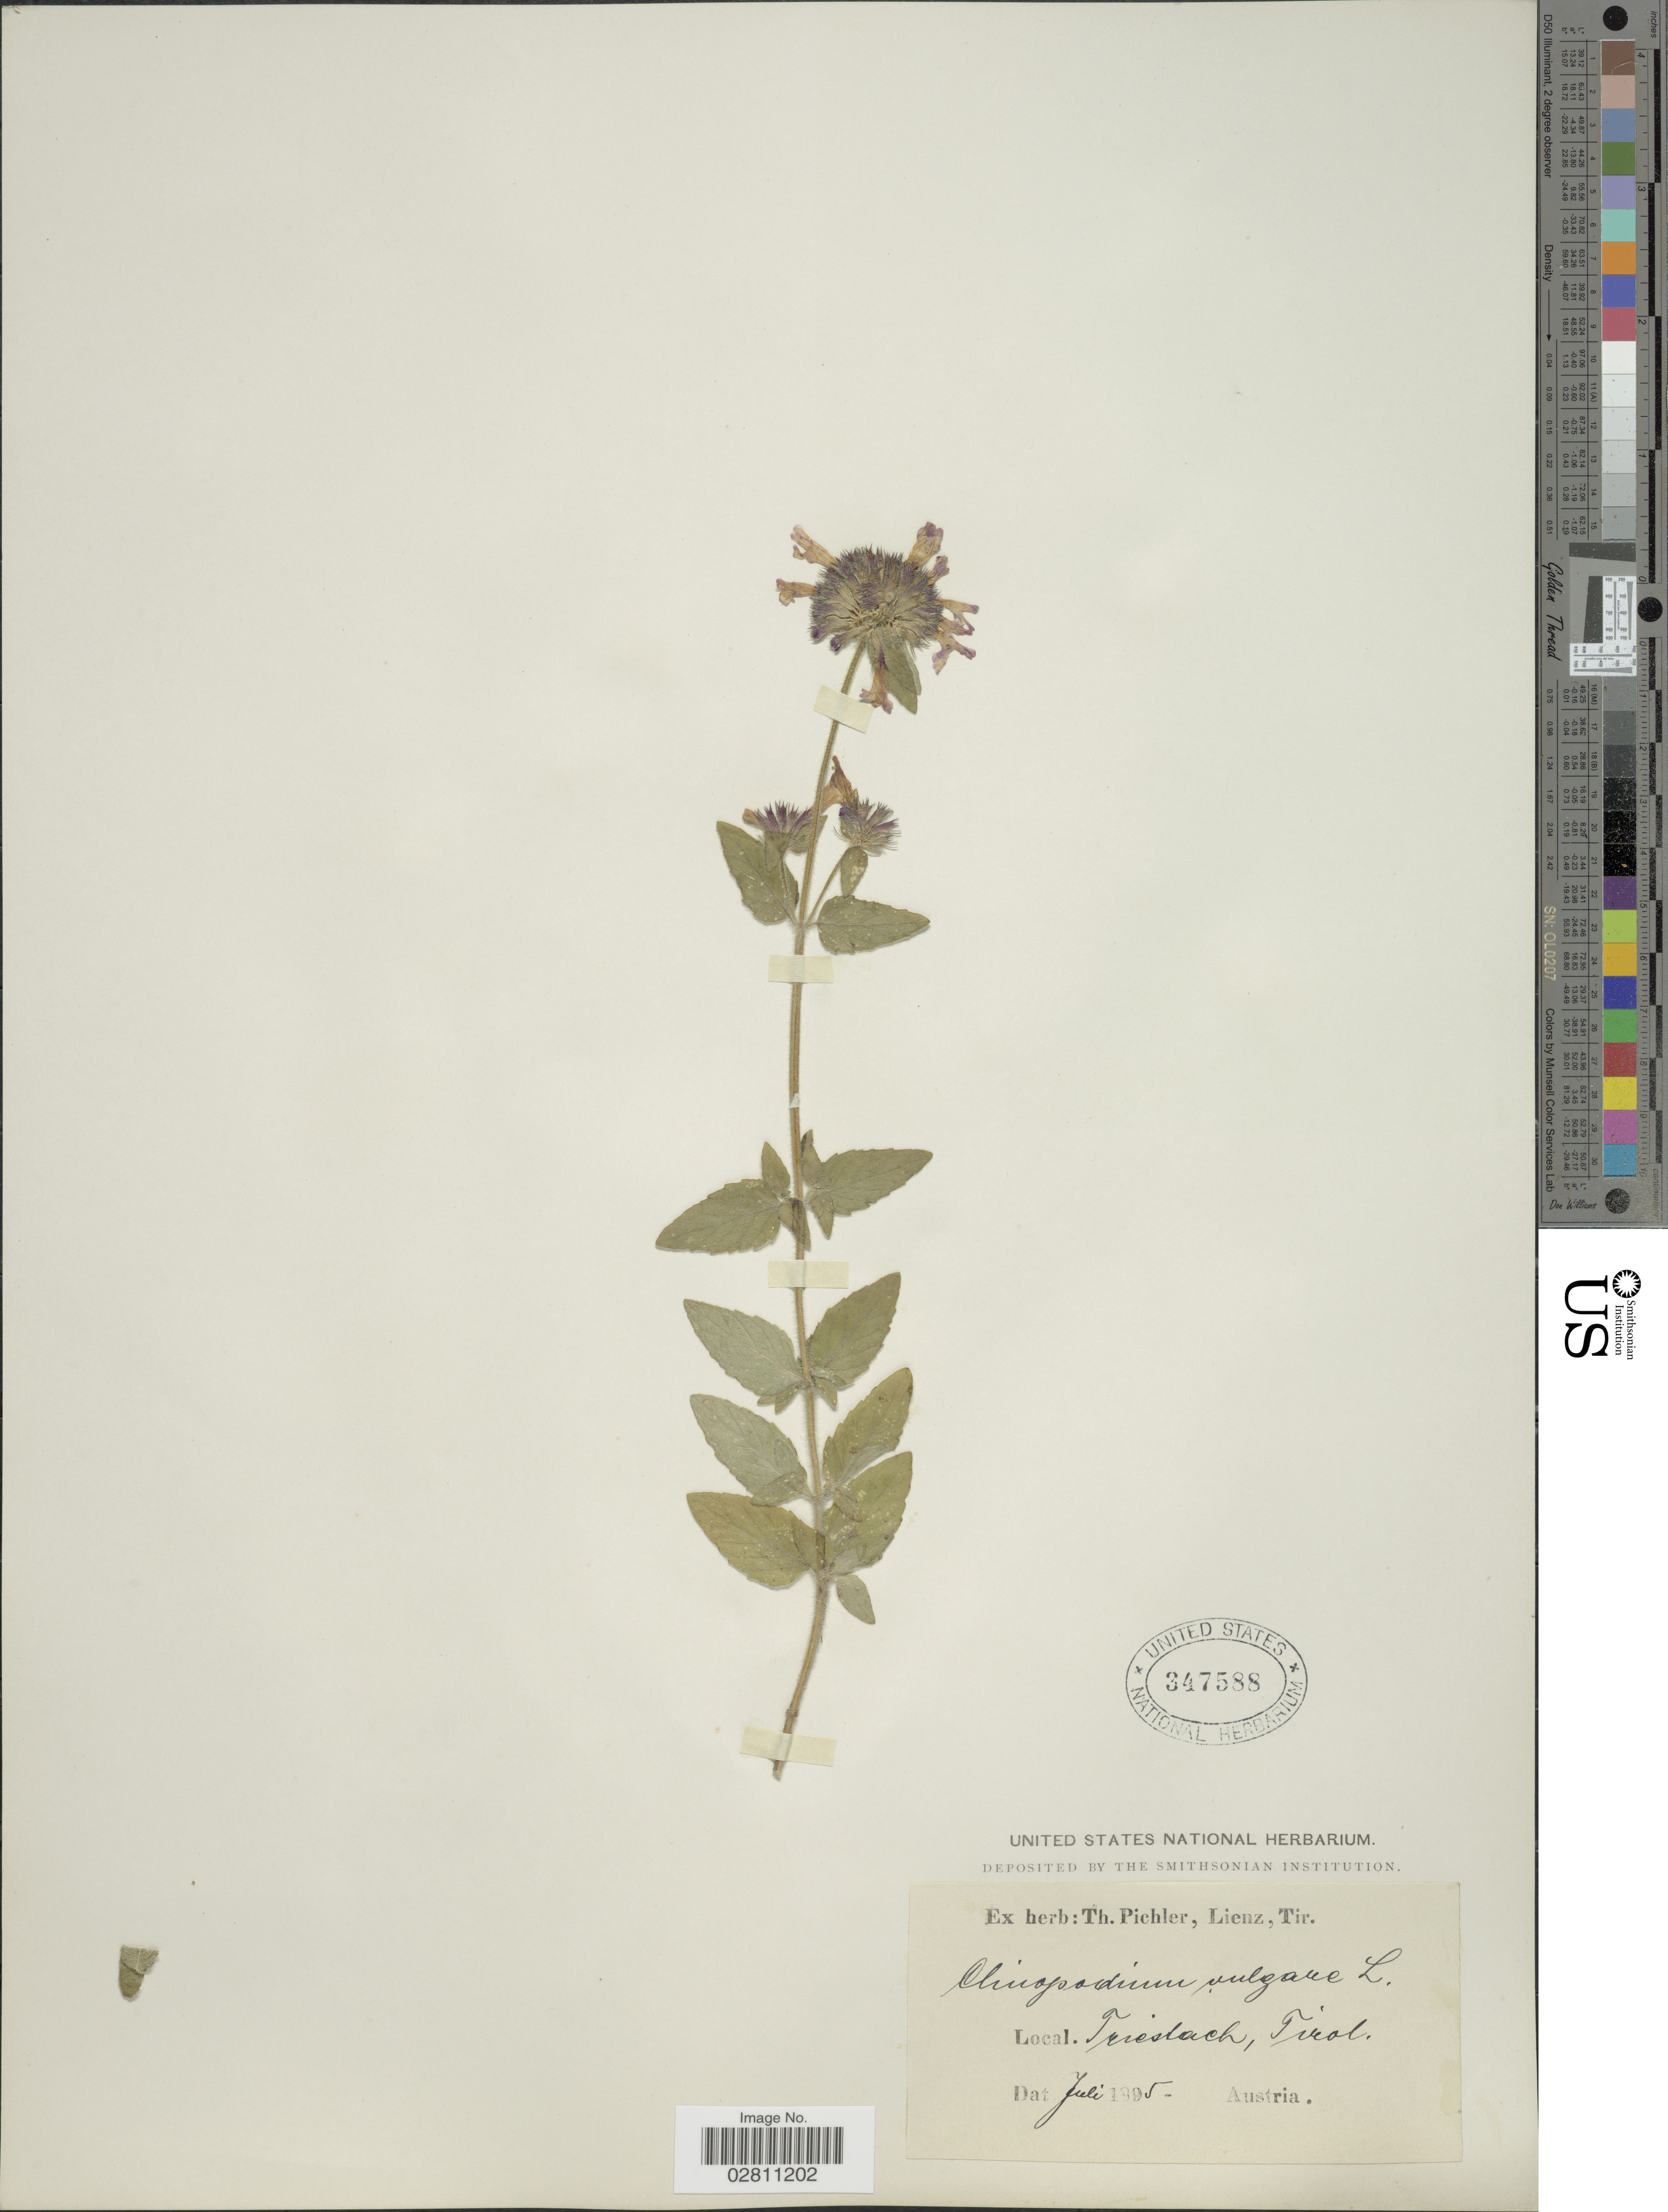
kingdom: Plantae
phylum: Tracheophyta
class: Magnoliopsida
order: Lamiales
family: Lamiaceae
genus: Clinopodium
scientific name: Clinopodium vulgare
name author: L.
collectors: ex herb. T. Pichler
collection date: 1895-07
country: Austria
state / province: Tirol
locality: Triestach.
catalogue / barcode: US 347588